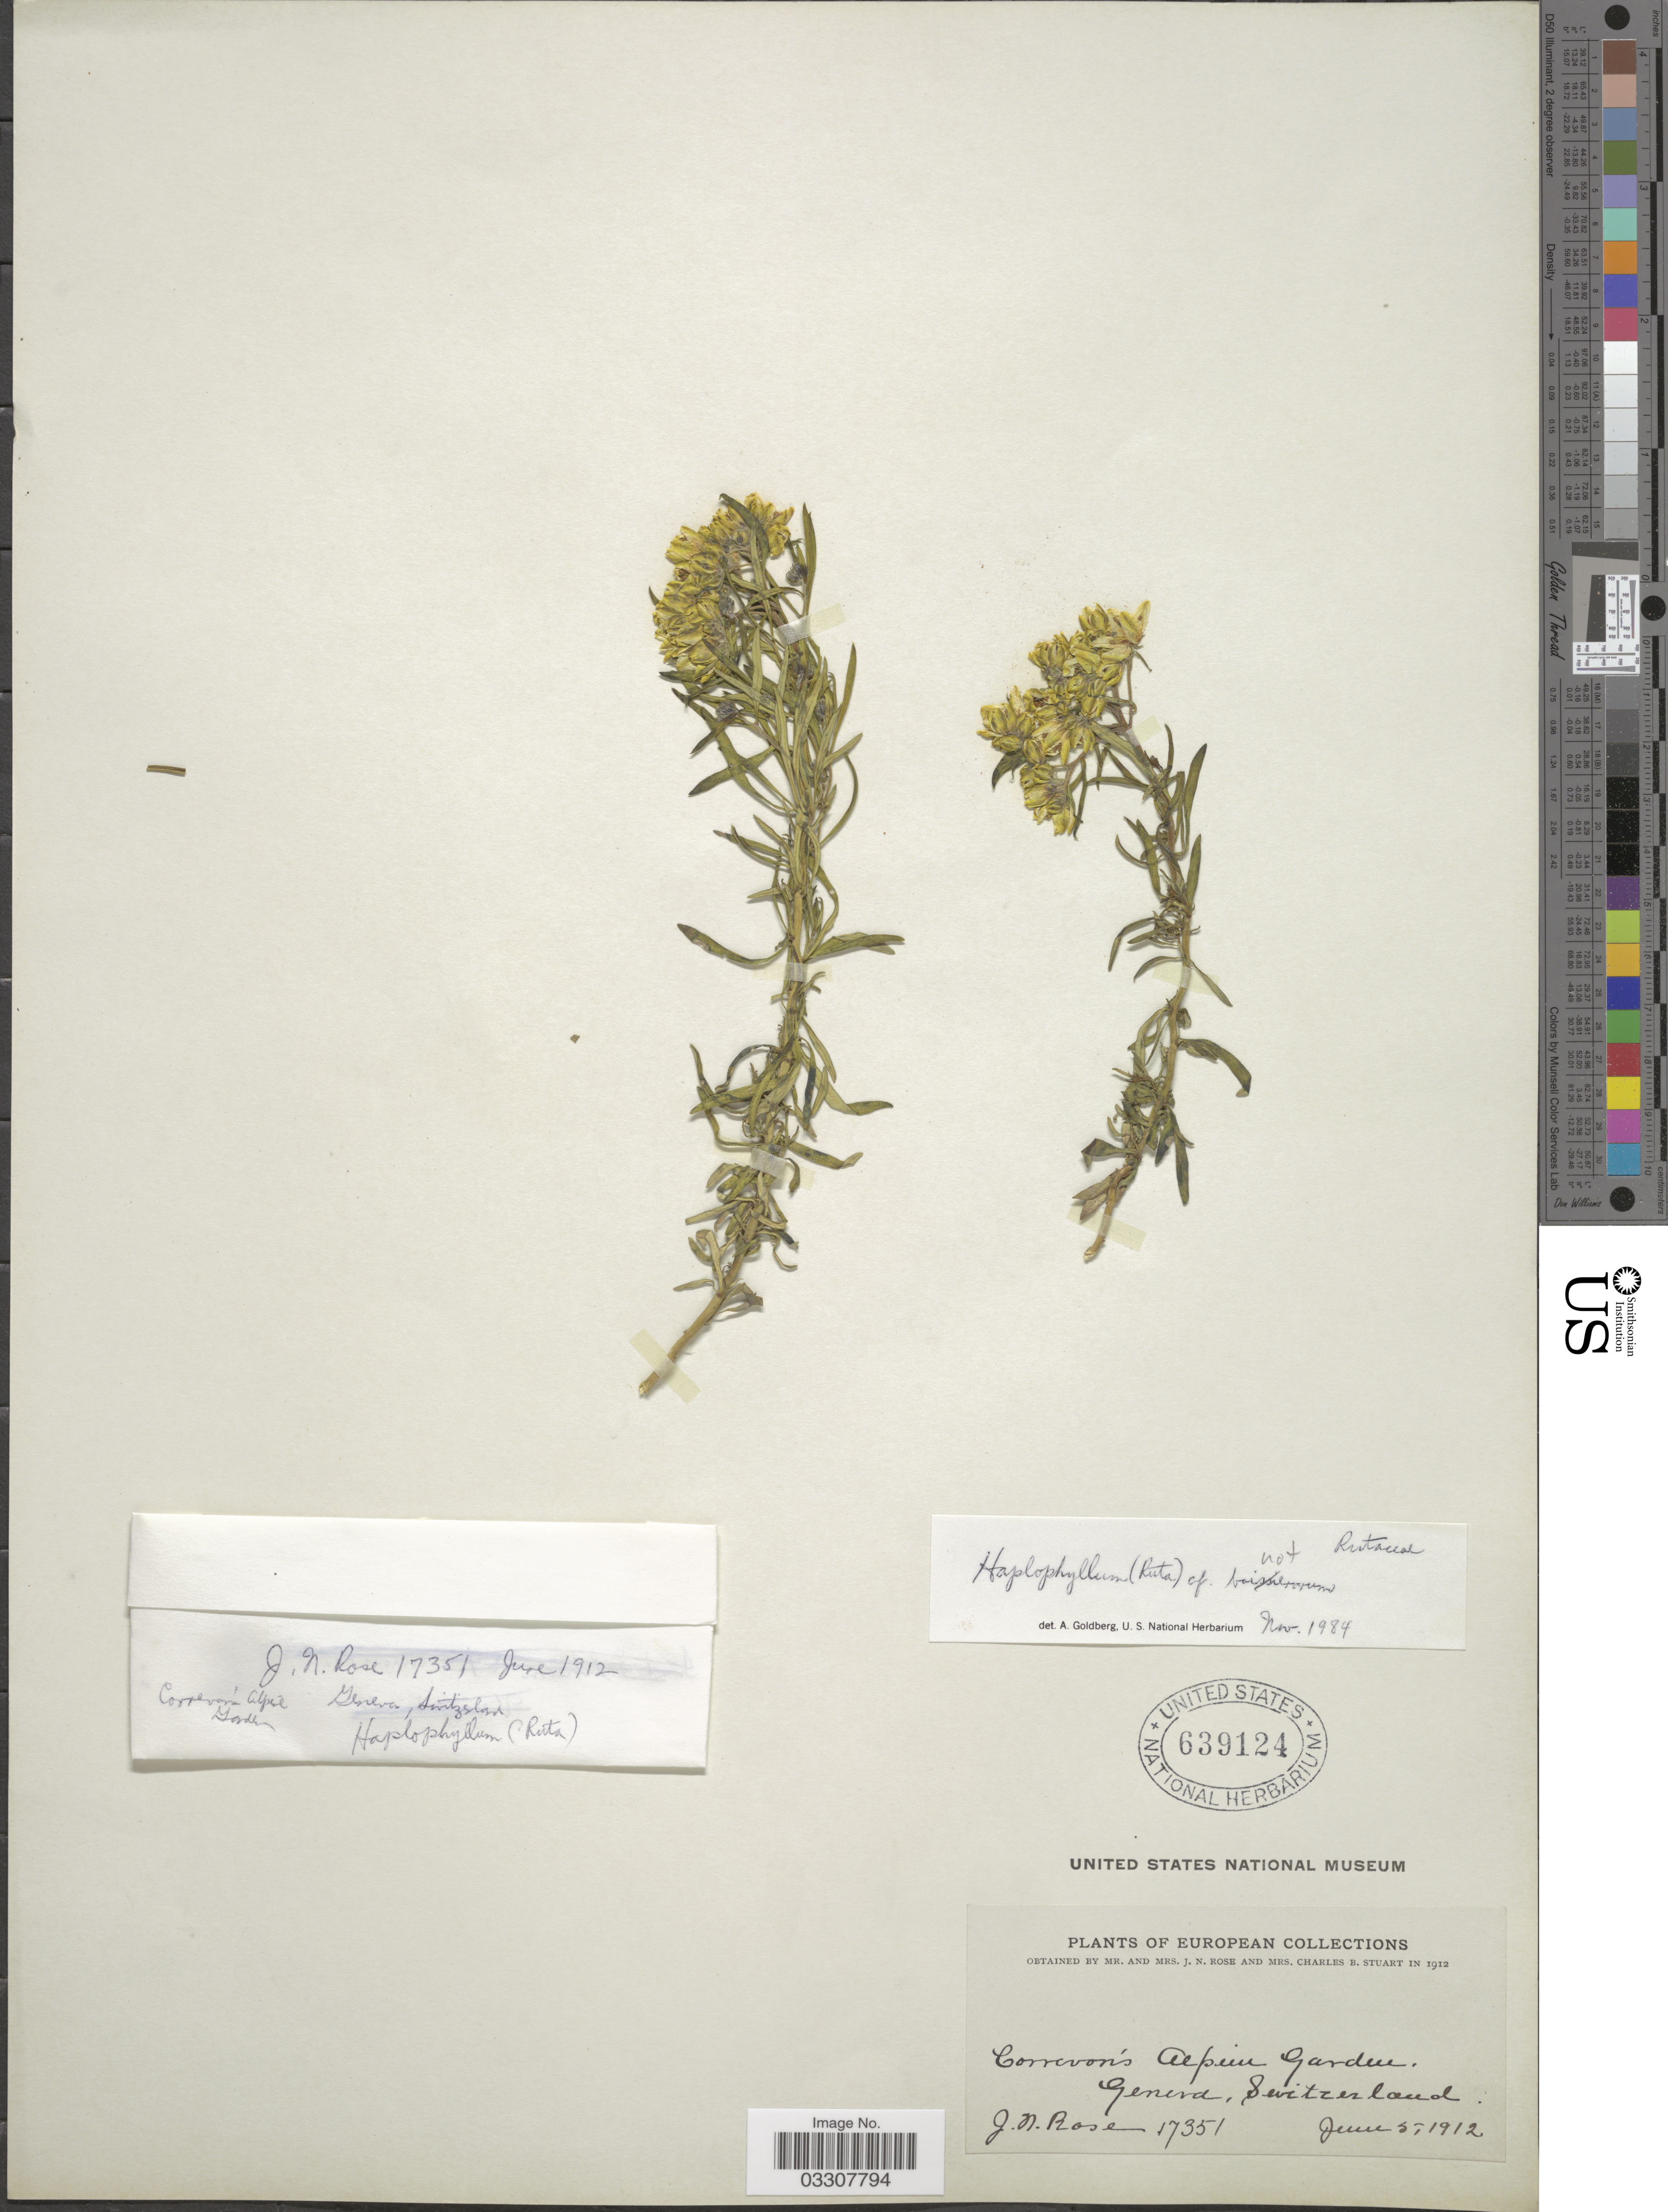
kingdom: Plantae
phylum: Tracheophyta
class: Magnoliopsida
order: Sapindales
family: Rutaceae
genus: Ruta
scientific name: Ruta sp.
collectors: J. N. Rose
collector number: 17351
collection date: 1912-06-05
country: Switzerland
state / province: Genève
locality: Correvon's Alpine Garden.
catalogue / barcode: US 639124